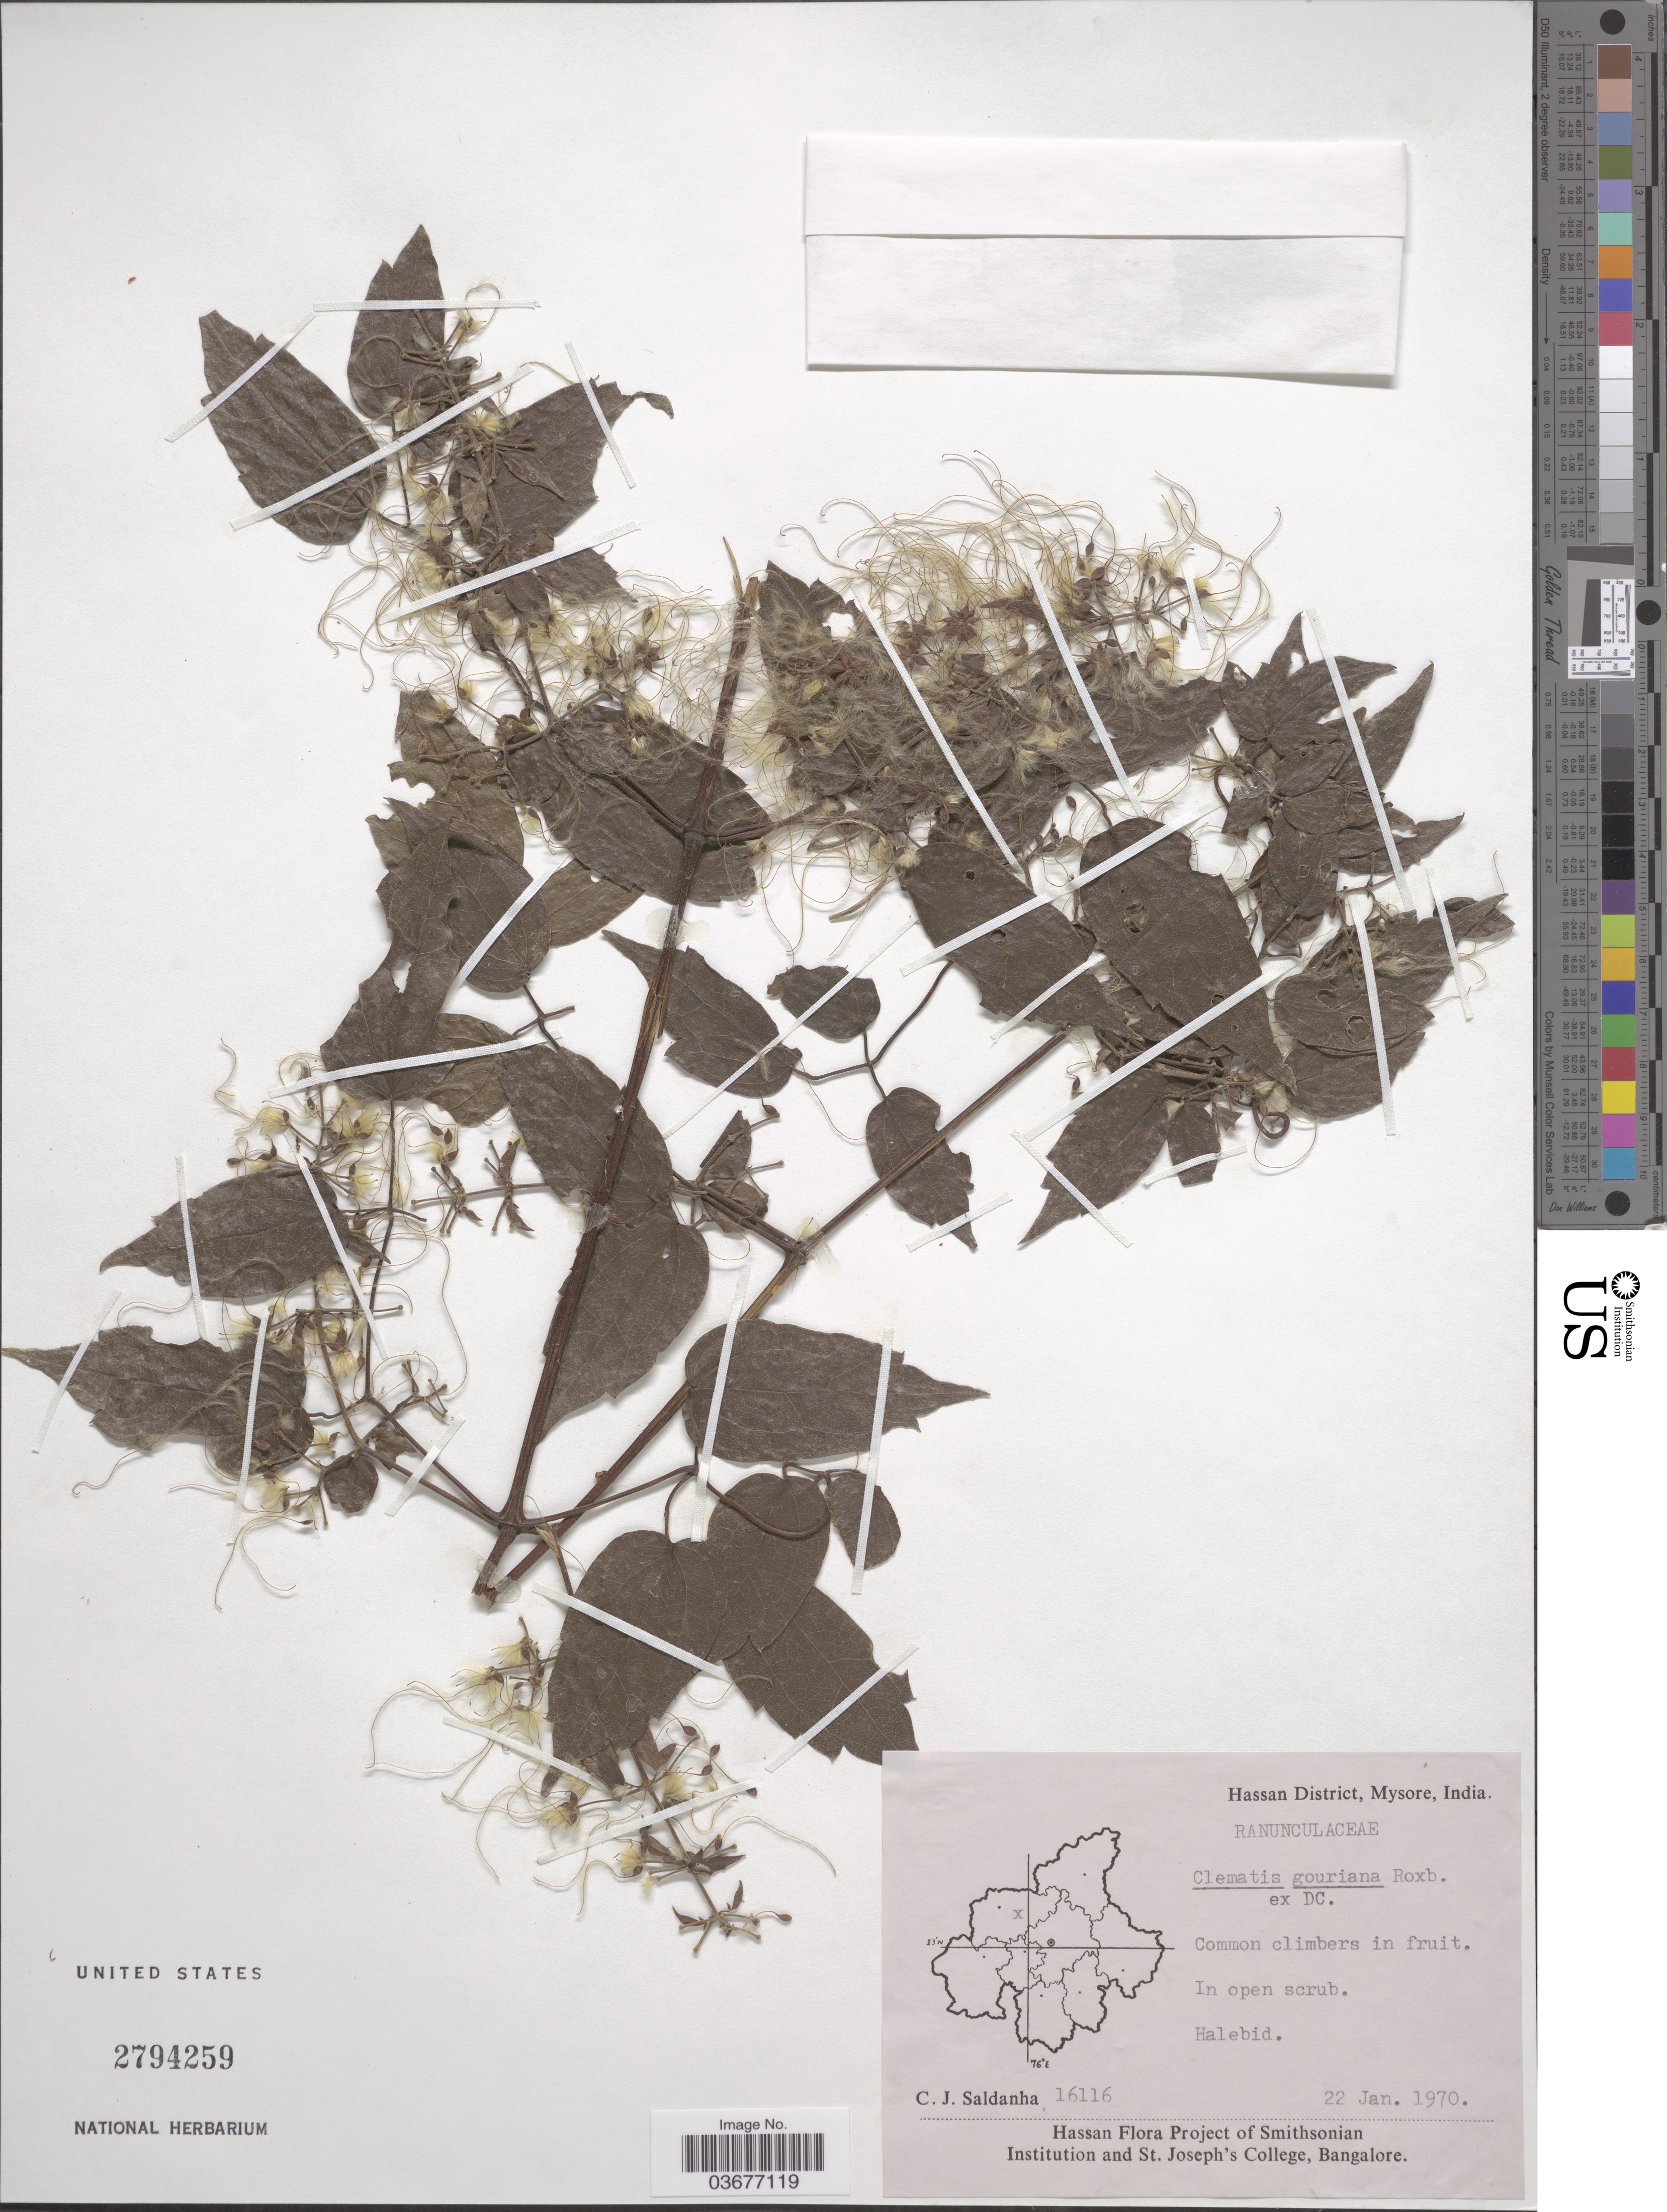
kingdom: Plantae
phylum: Tracheophyta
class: Magnoliopsida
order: Ranunculales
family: Ranunculaceae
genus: Clematis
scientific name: Clematis gouriana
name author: Roxb. ex DC.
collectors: C. J. Saldanha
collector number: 16116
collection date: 1970-01-22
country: India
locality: Hassan District, Mysore. Halebid.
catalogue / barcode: US 2794259